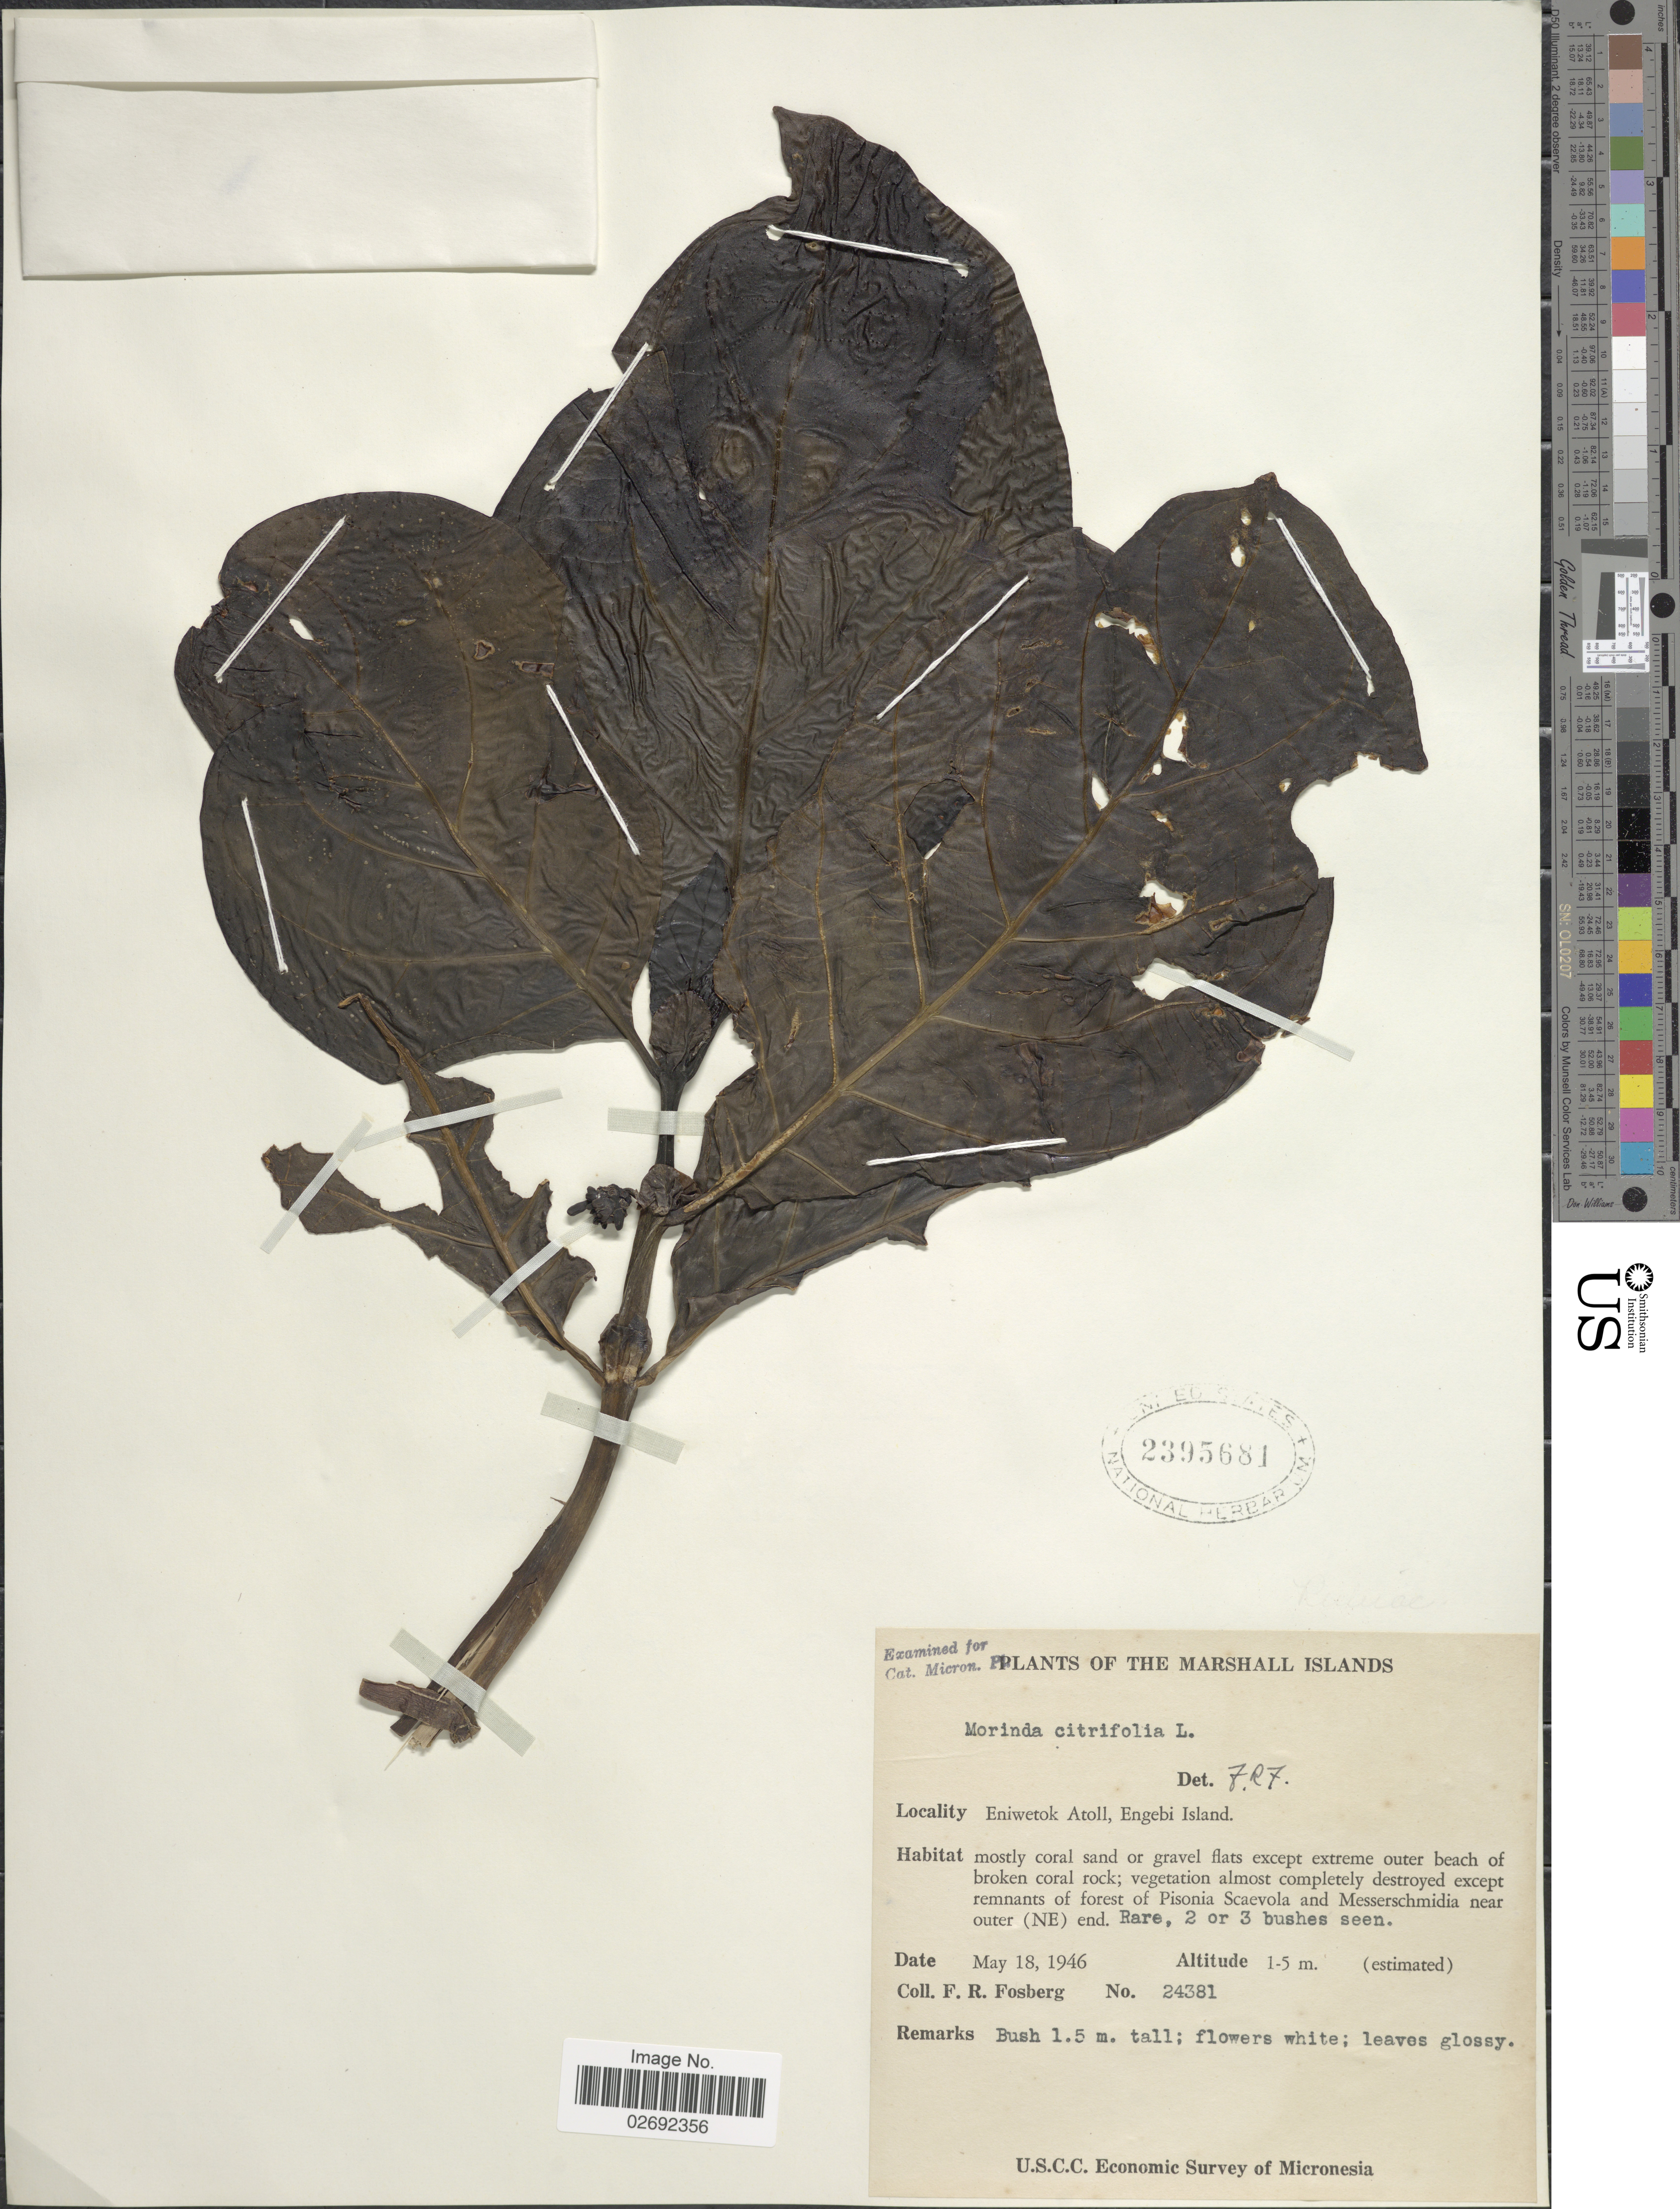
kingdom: Plantae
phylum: Tracheophyta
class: Magnoliopsida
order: Gentianales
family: Rubiaceae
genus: Morinda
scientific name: Morinda citrifolia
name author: L.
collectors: F. R. Fosberg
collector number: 24381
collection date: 1946-05-18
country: Marshall Islands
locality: Eniwetok Atoll, Engebi Island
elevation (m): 1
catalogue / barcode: US 2395681